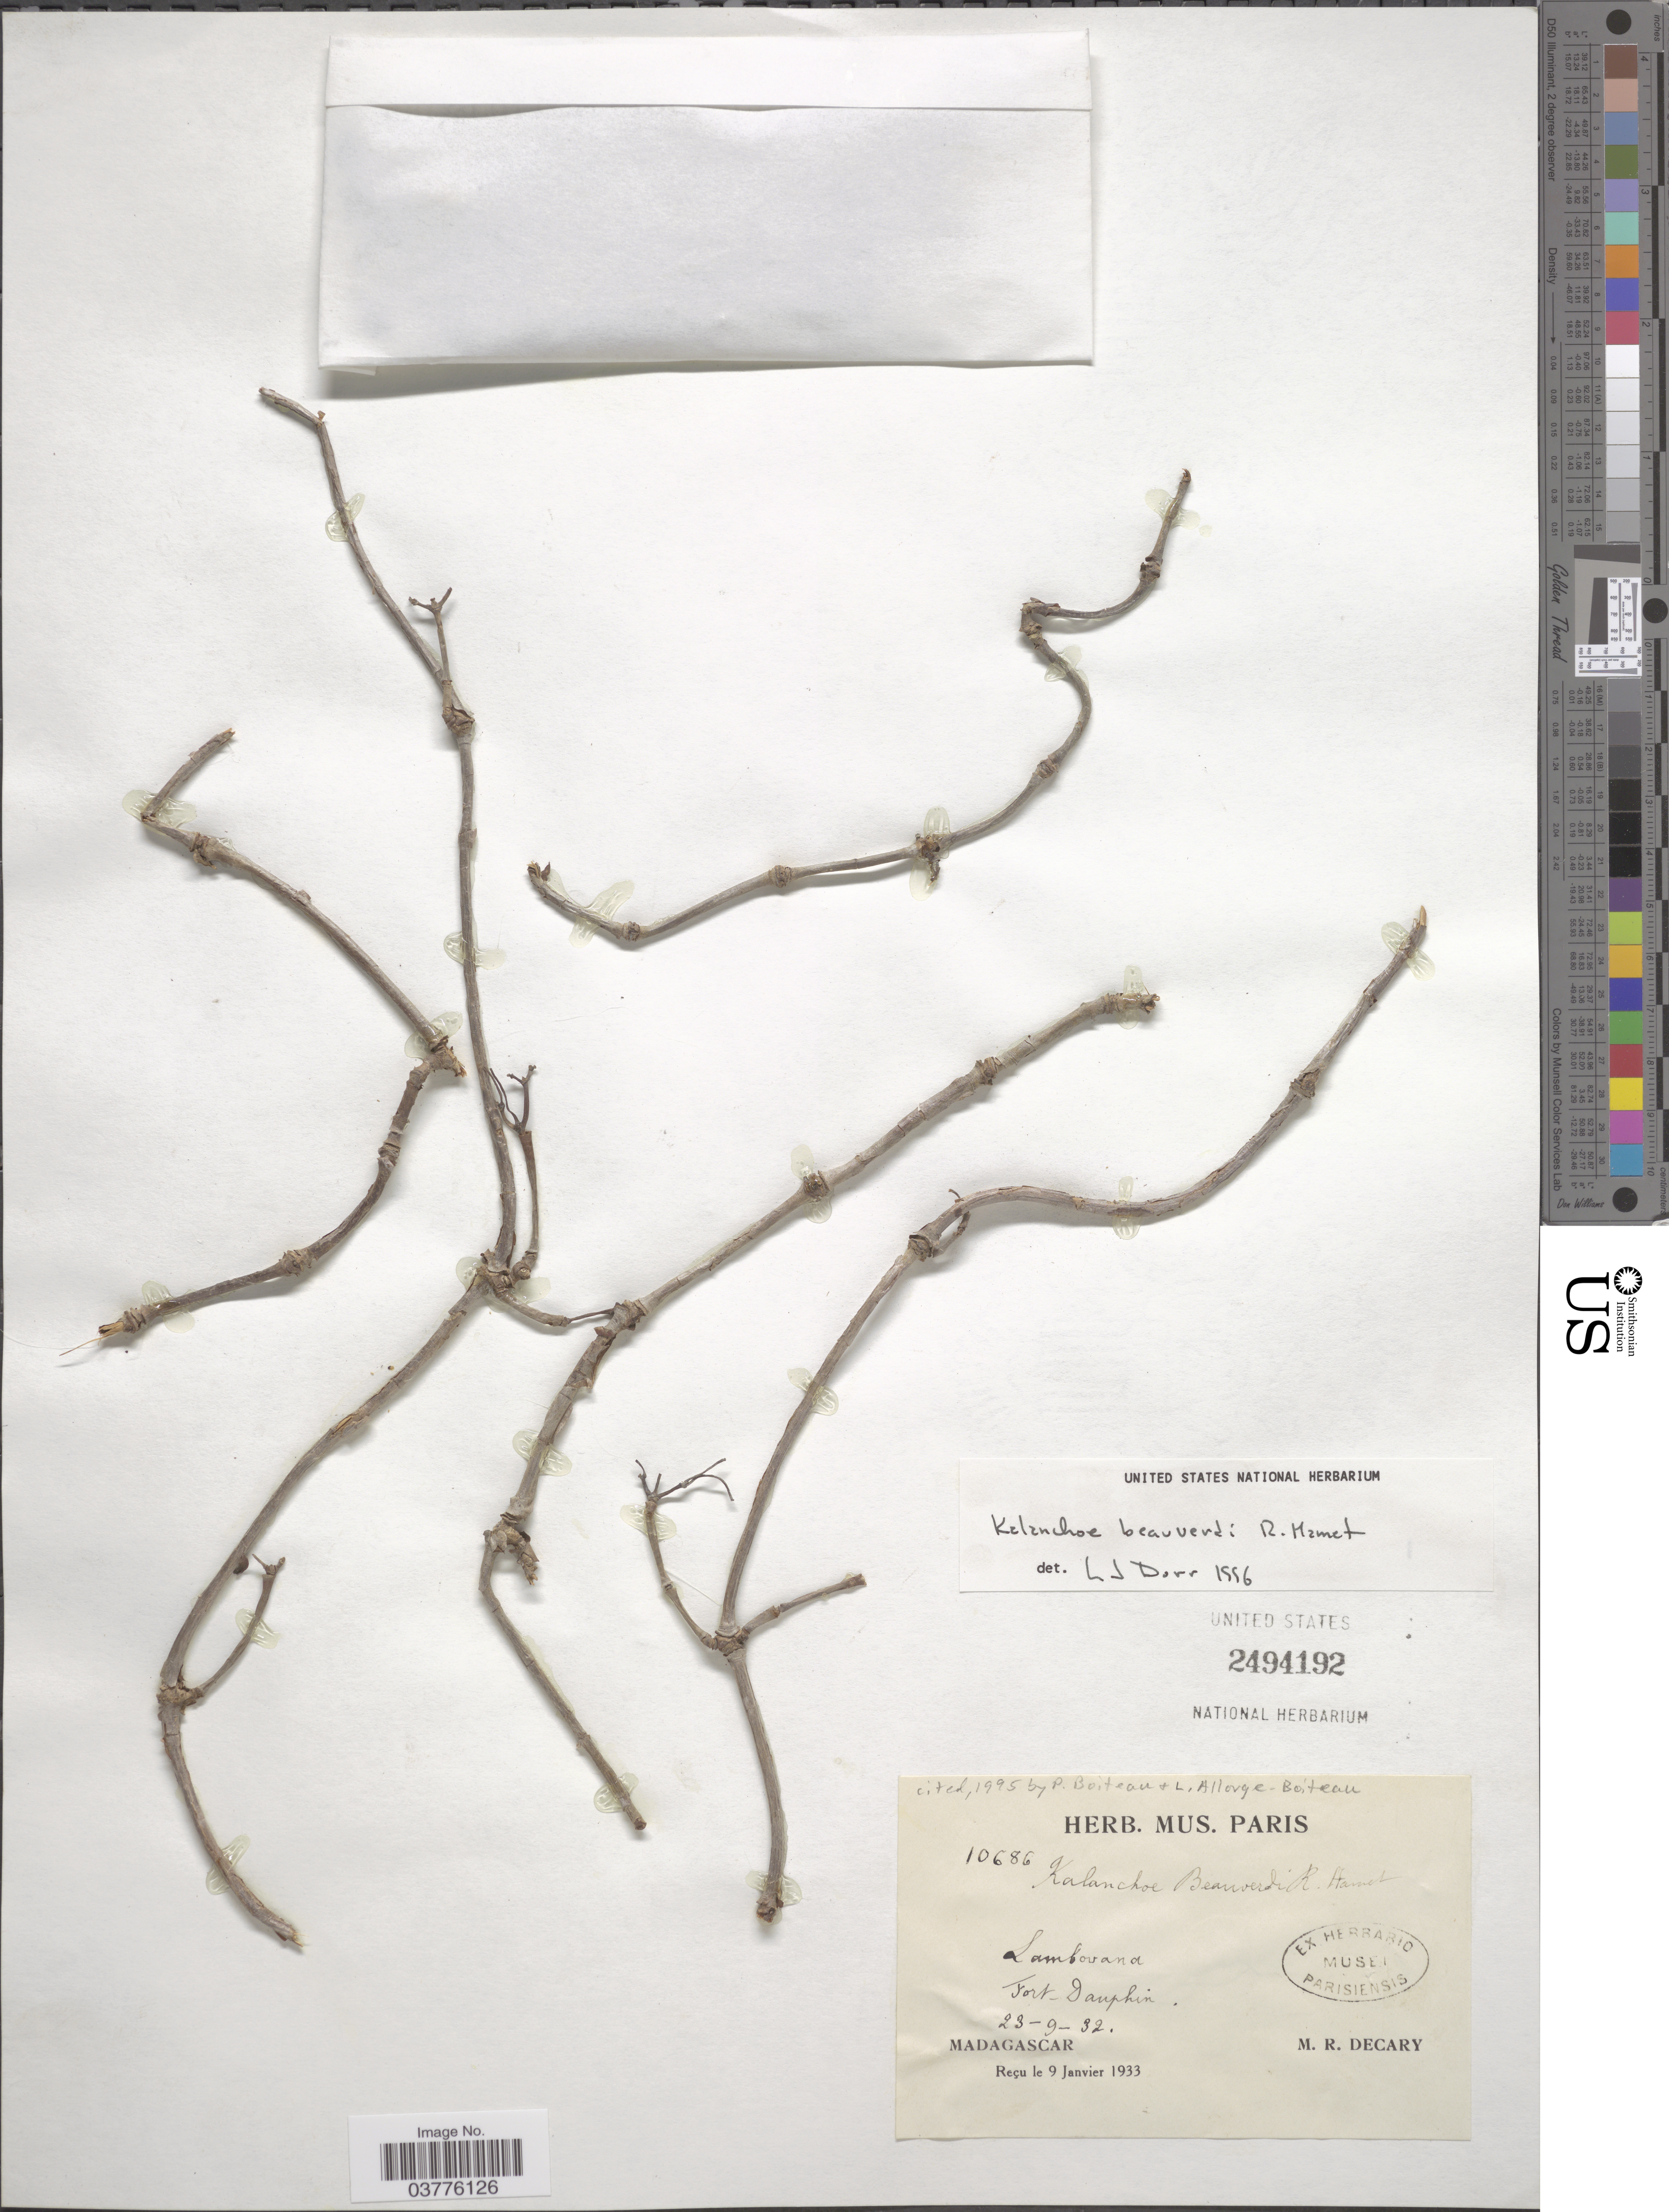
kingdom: Plantae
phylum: Tracheophyta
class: Magnoliopsida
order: Saxifragales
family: Crassulaceae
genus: Kalanchoe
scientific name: Kalanchoe beauverdii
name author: Raym.-Hamet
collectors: R. Decary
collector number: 10686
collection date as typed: Transcribed d/m/y: 23/9/32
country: Madagascar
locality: Lambovana. Fort-Dauphin.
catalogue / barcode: US 2494192